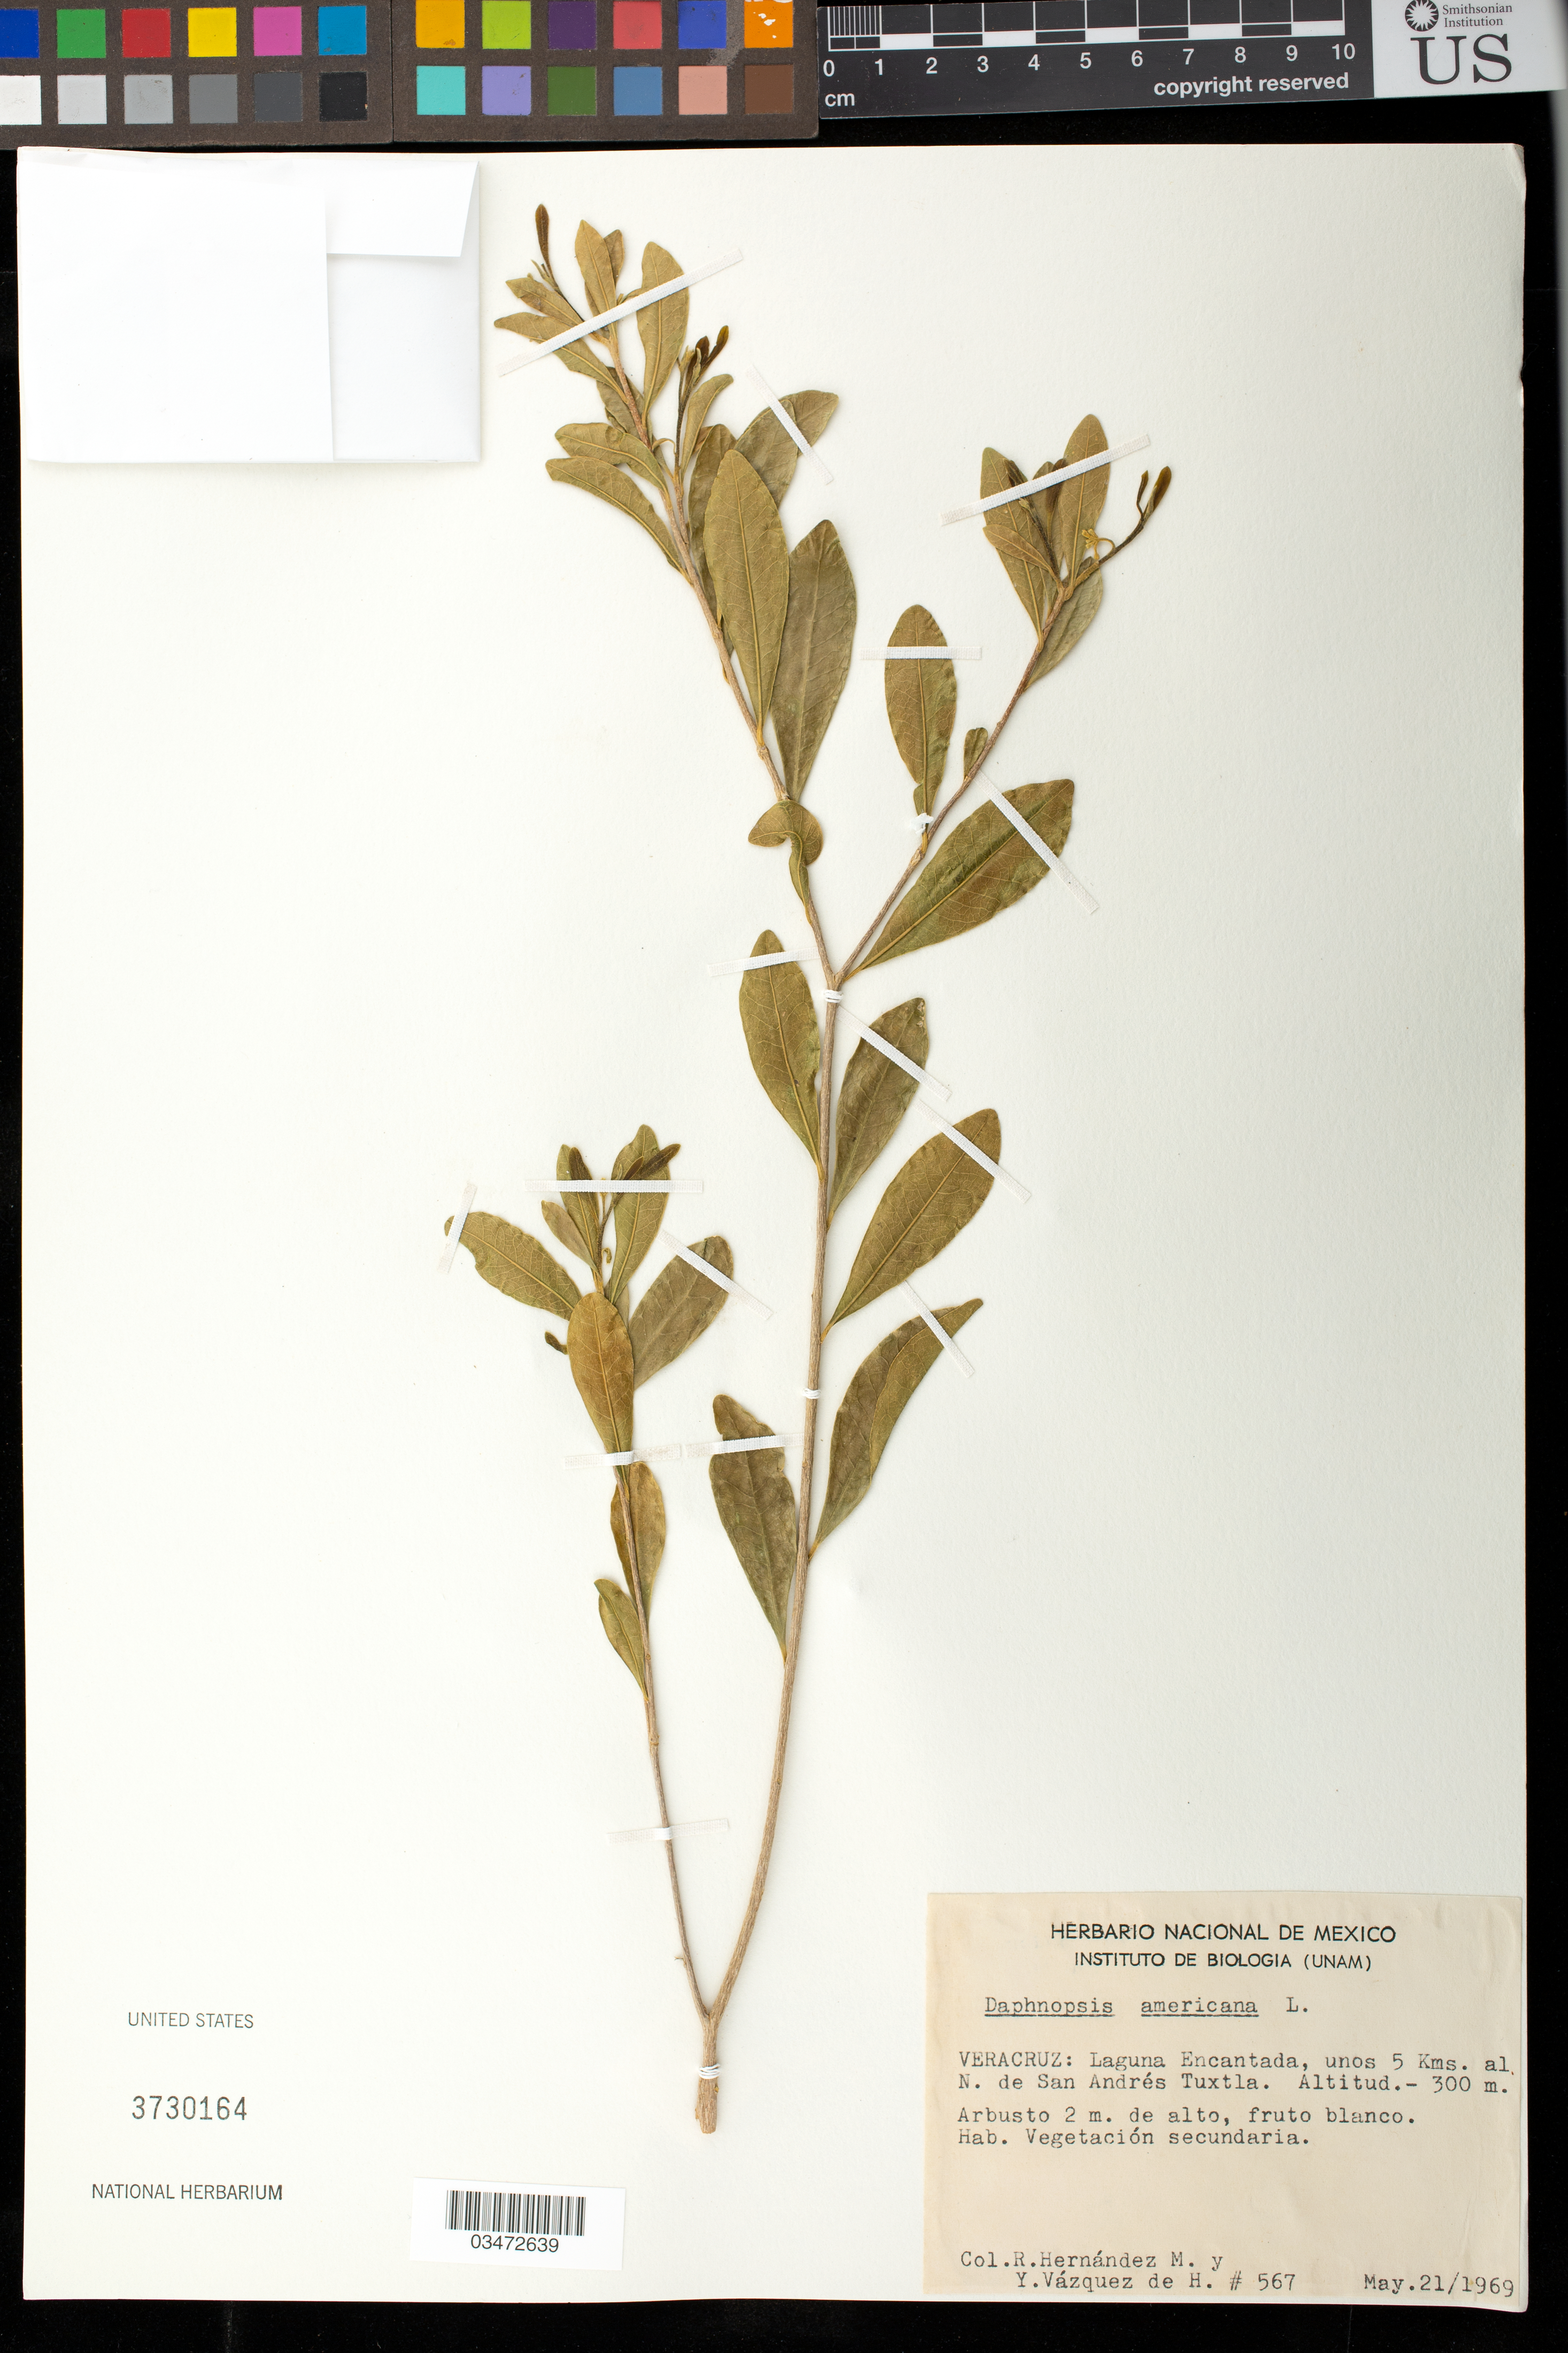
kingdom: Plantae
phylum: Tracheophyta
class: Magnoliopsida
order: Malvales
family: Thymelaeaceae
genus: Daphnopsis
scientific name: Daphnopsis americana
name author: (Mill.) J.R. Johnst.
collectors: R. Hernández M. & Y. Vazquez de Hernandez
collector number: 567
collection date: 1969-05-21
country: Mexico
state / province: Veracruz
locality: Laguna Encantada, unos 5 Kms. al N. de San Andres Tuxtla.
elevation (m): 300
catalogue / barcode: US 3730164